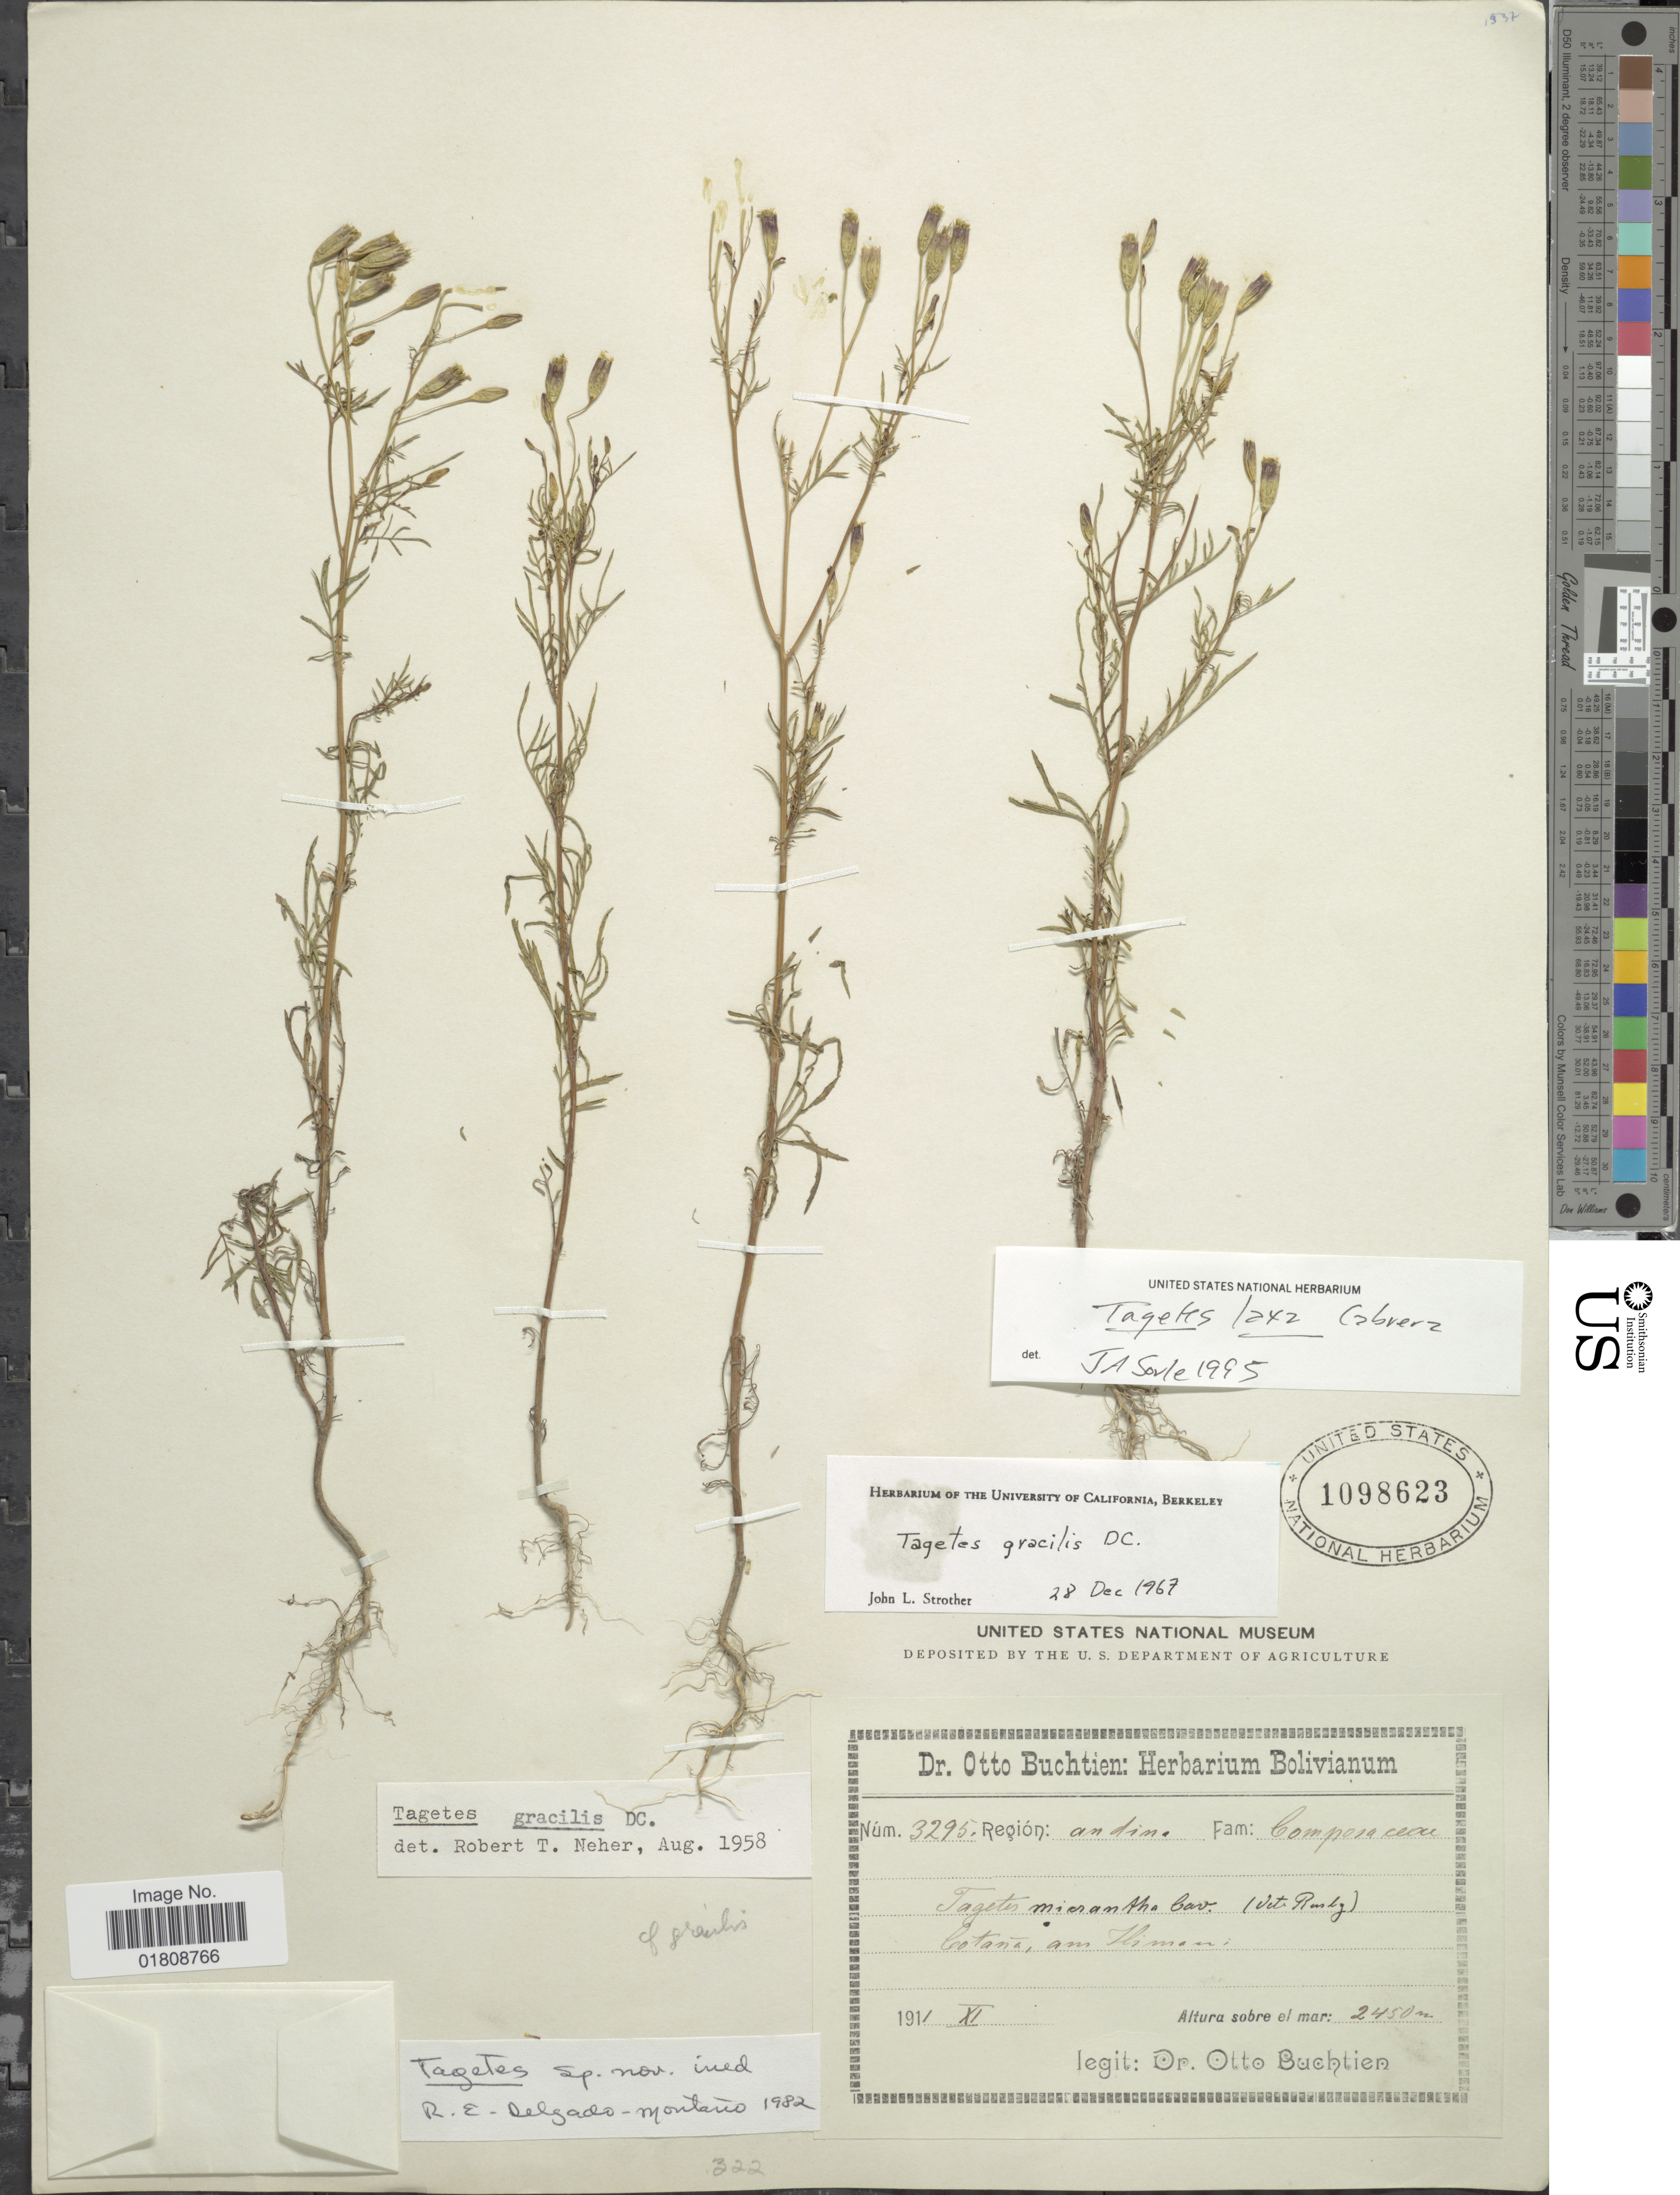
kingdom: Plantae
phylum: Tracheophyta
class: Magnoliopsida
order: Asterales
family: Asteraceae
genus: Tagetes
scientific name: Tagetes laxa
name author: Caberra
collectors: O. Buchtien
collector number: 3295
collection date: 1911-11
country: Bolivia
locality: Cotana am Ilimani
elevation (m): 2450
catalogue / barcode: US 1098623